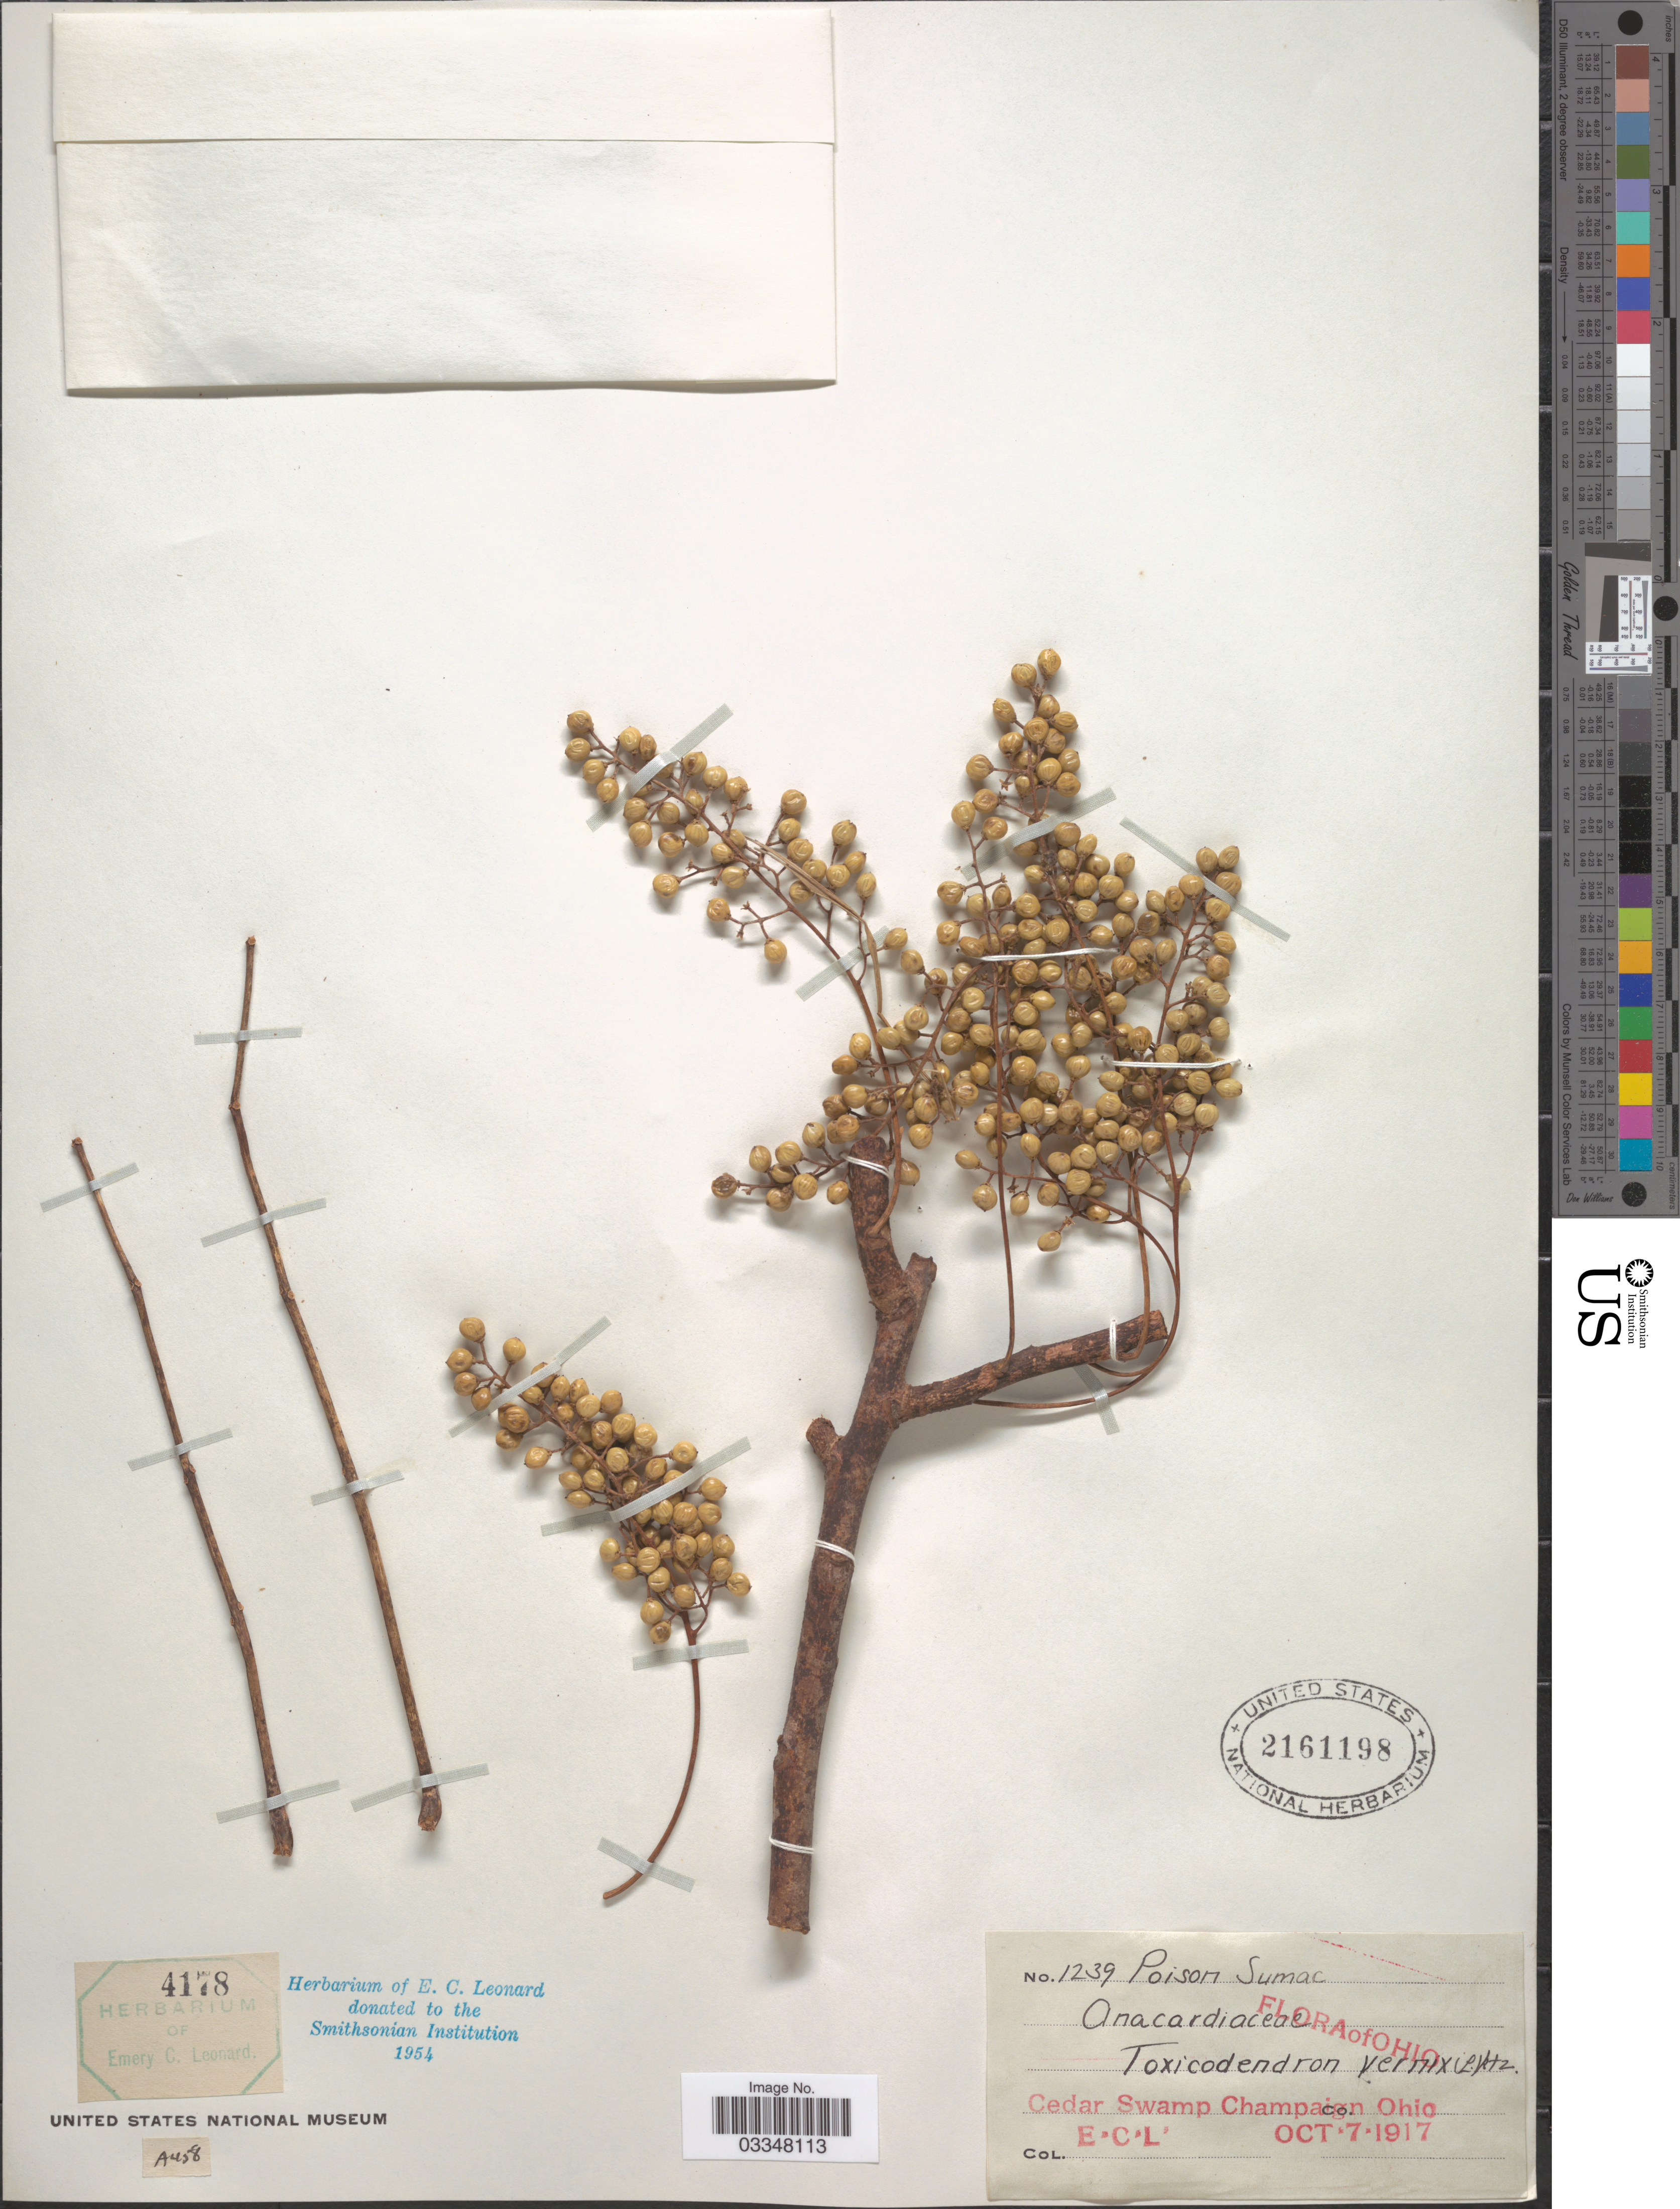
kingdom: Plantae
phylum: Tracheophyta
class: Magnoliopsida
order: Sapindales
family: Anacardiaceae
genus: Toxicodendron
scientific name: Toxicodendron vernix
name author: (L.) Kuntze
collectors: E. C. Leonard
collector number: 1239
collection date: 1917-10-07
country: United States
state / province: Ohio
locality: Cedar Swamp Champaign Co.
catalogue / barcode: US 2161198